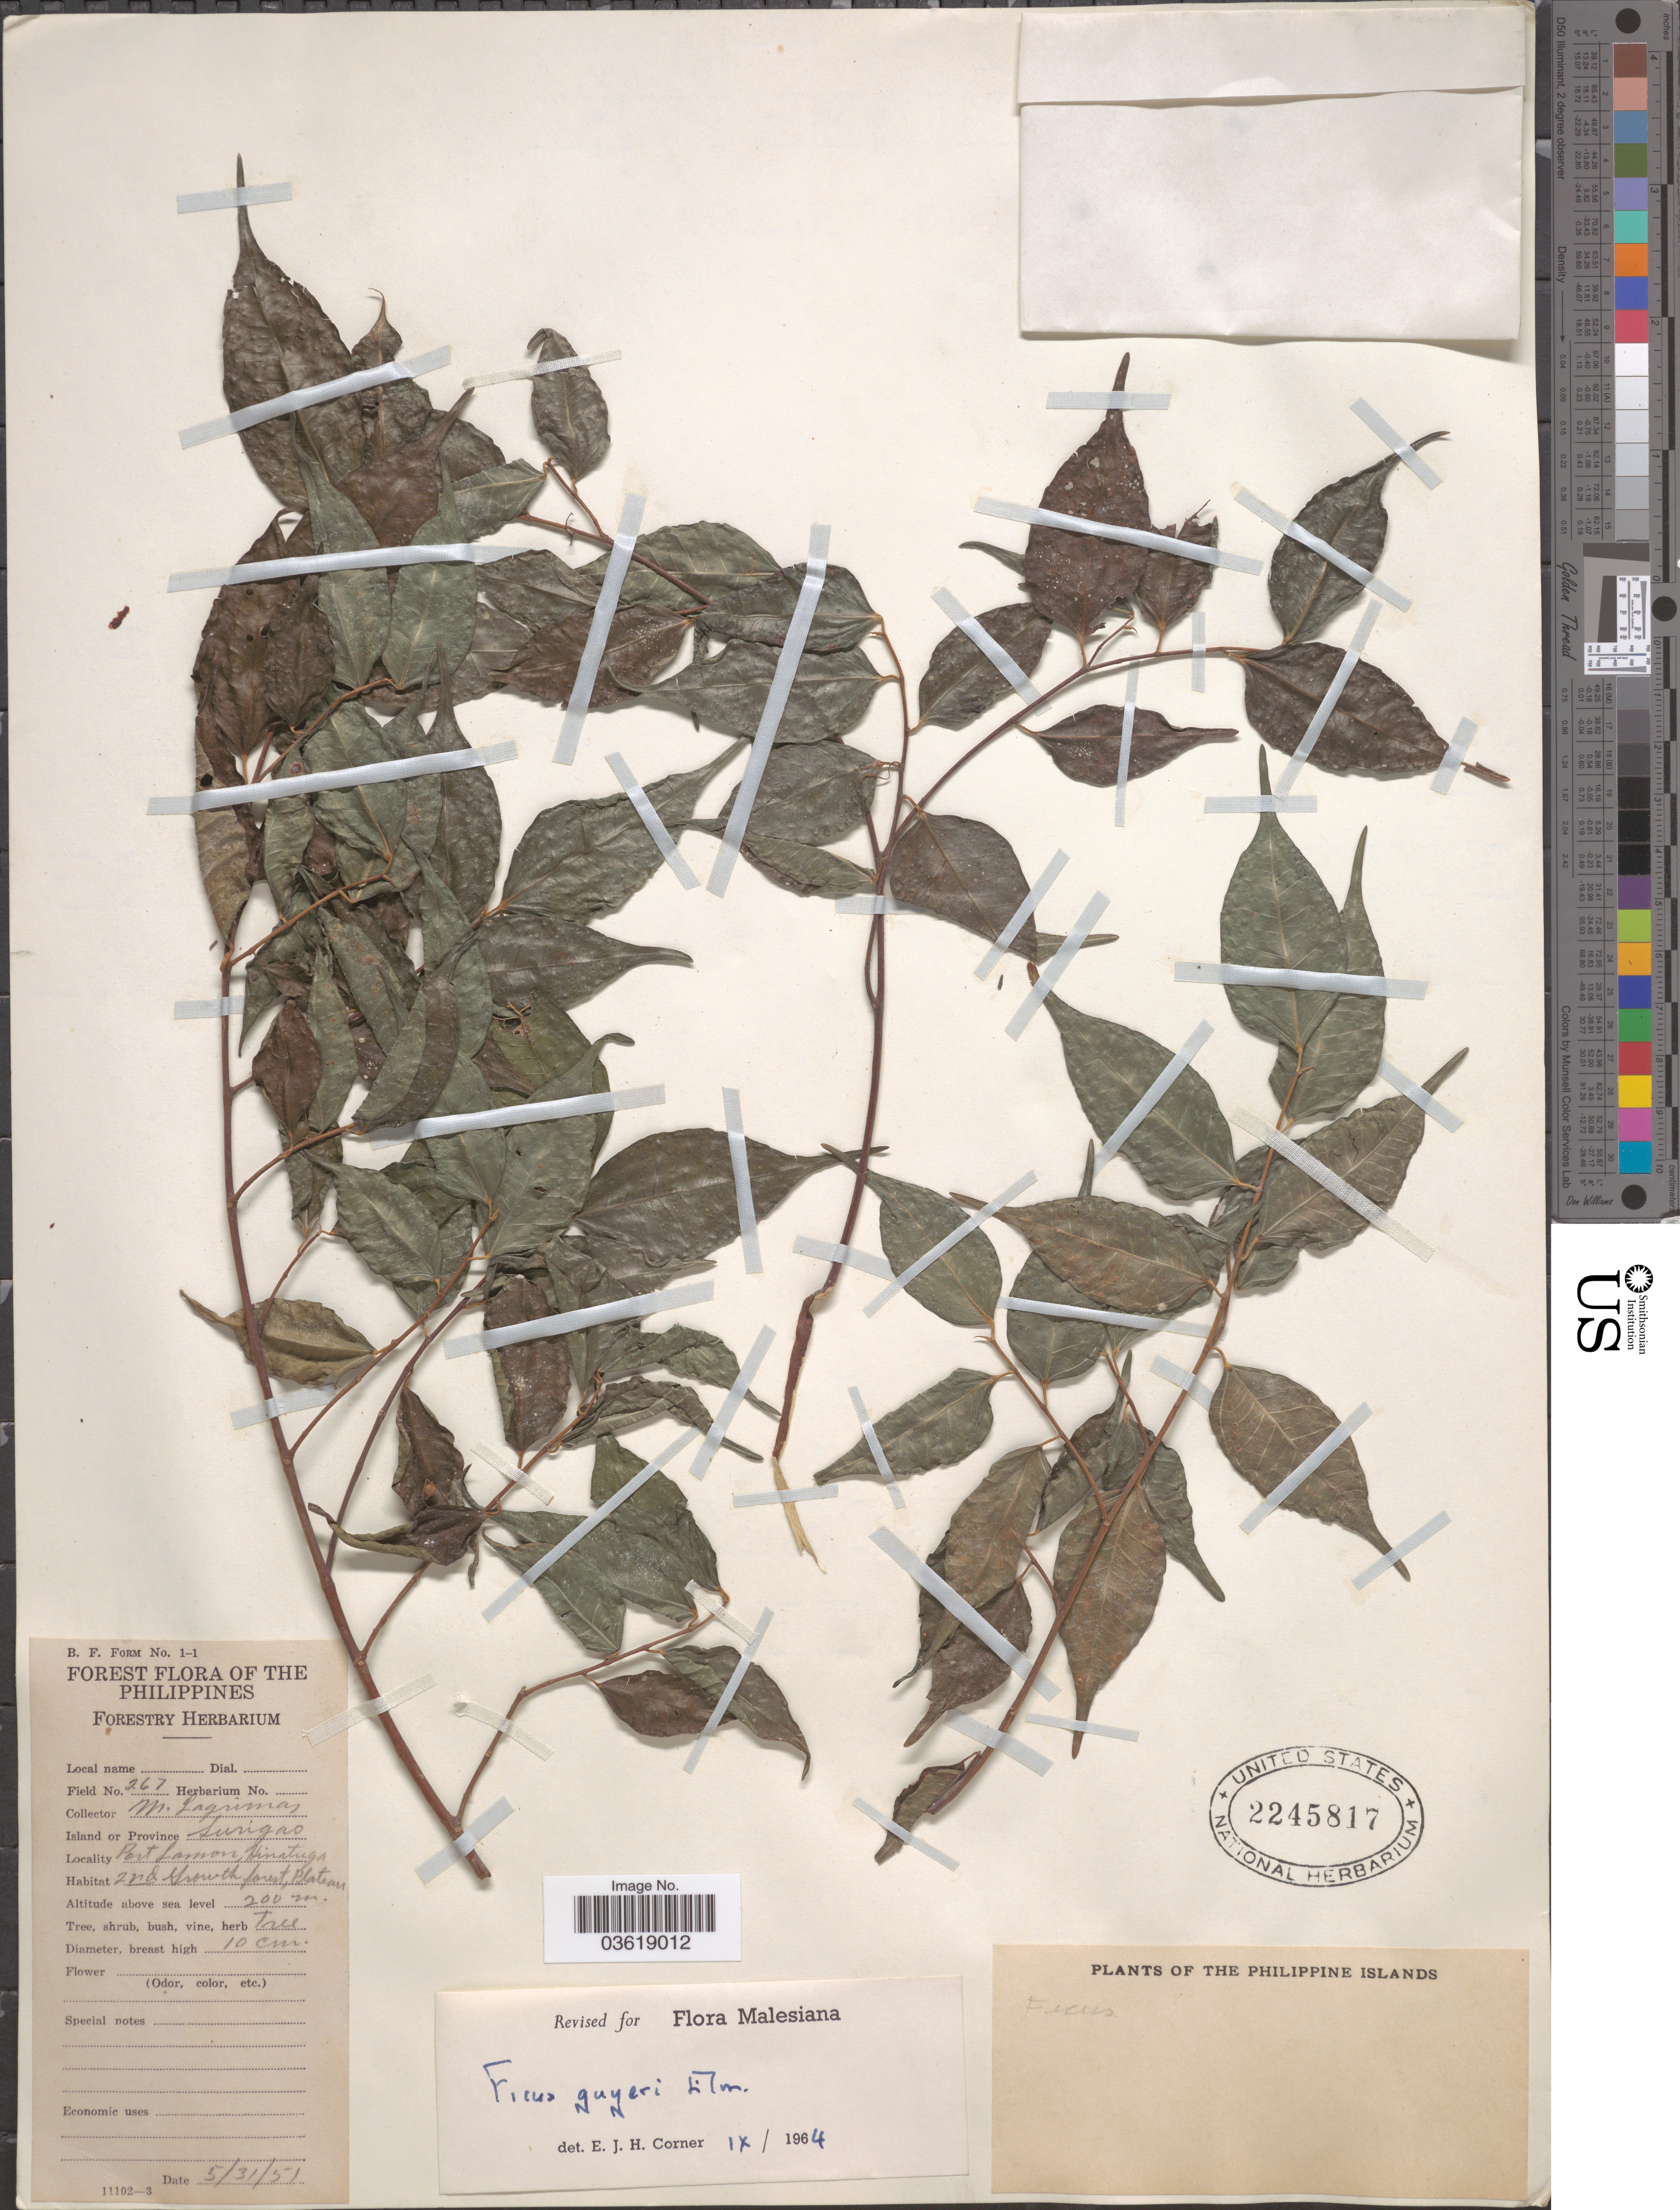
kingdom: Plantae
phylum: Tracheophyta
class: Magnoliopsida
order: Rosales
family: Moraceae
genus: Ficus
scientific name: Ficus guyeri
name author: Elmer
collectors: M. Lagrimas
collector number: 267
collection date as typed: Transcribed d/m/y: 31/5/51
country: Philippines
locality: Island or Province Surigao. Port Lamon, Hinatuga.*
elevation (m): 200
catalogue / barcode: US 2245817